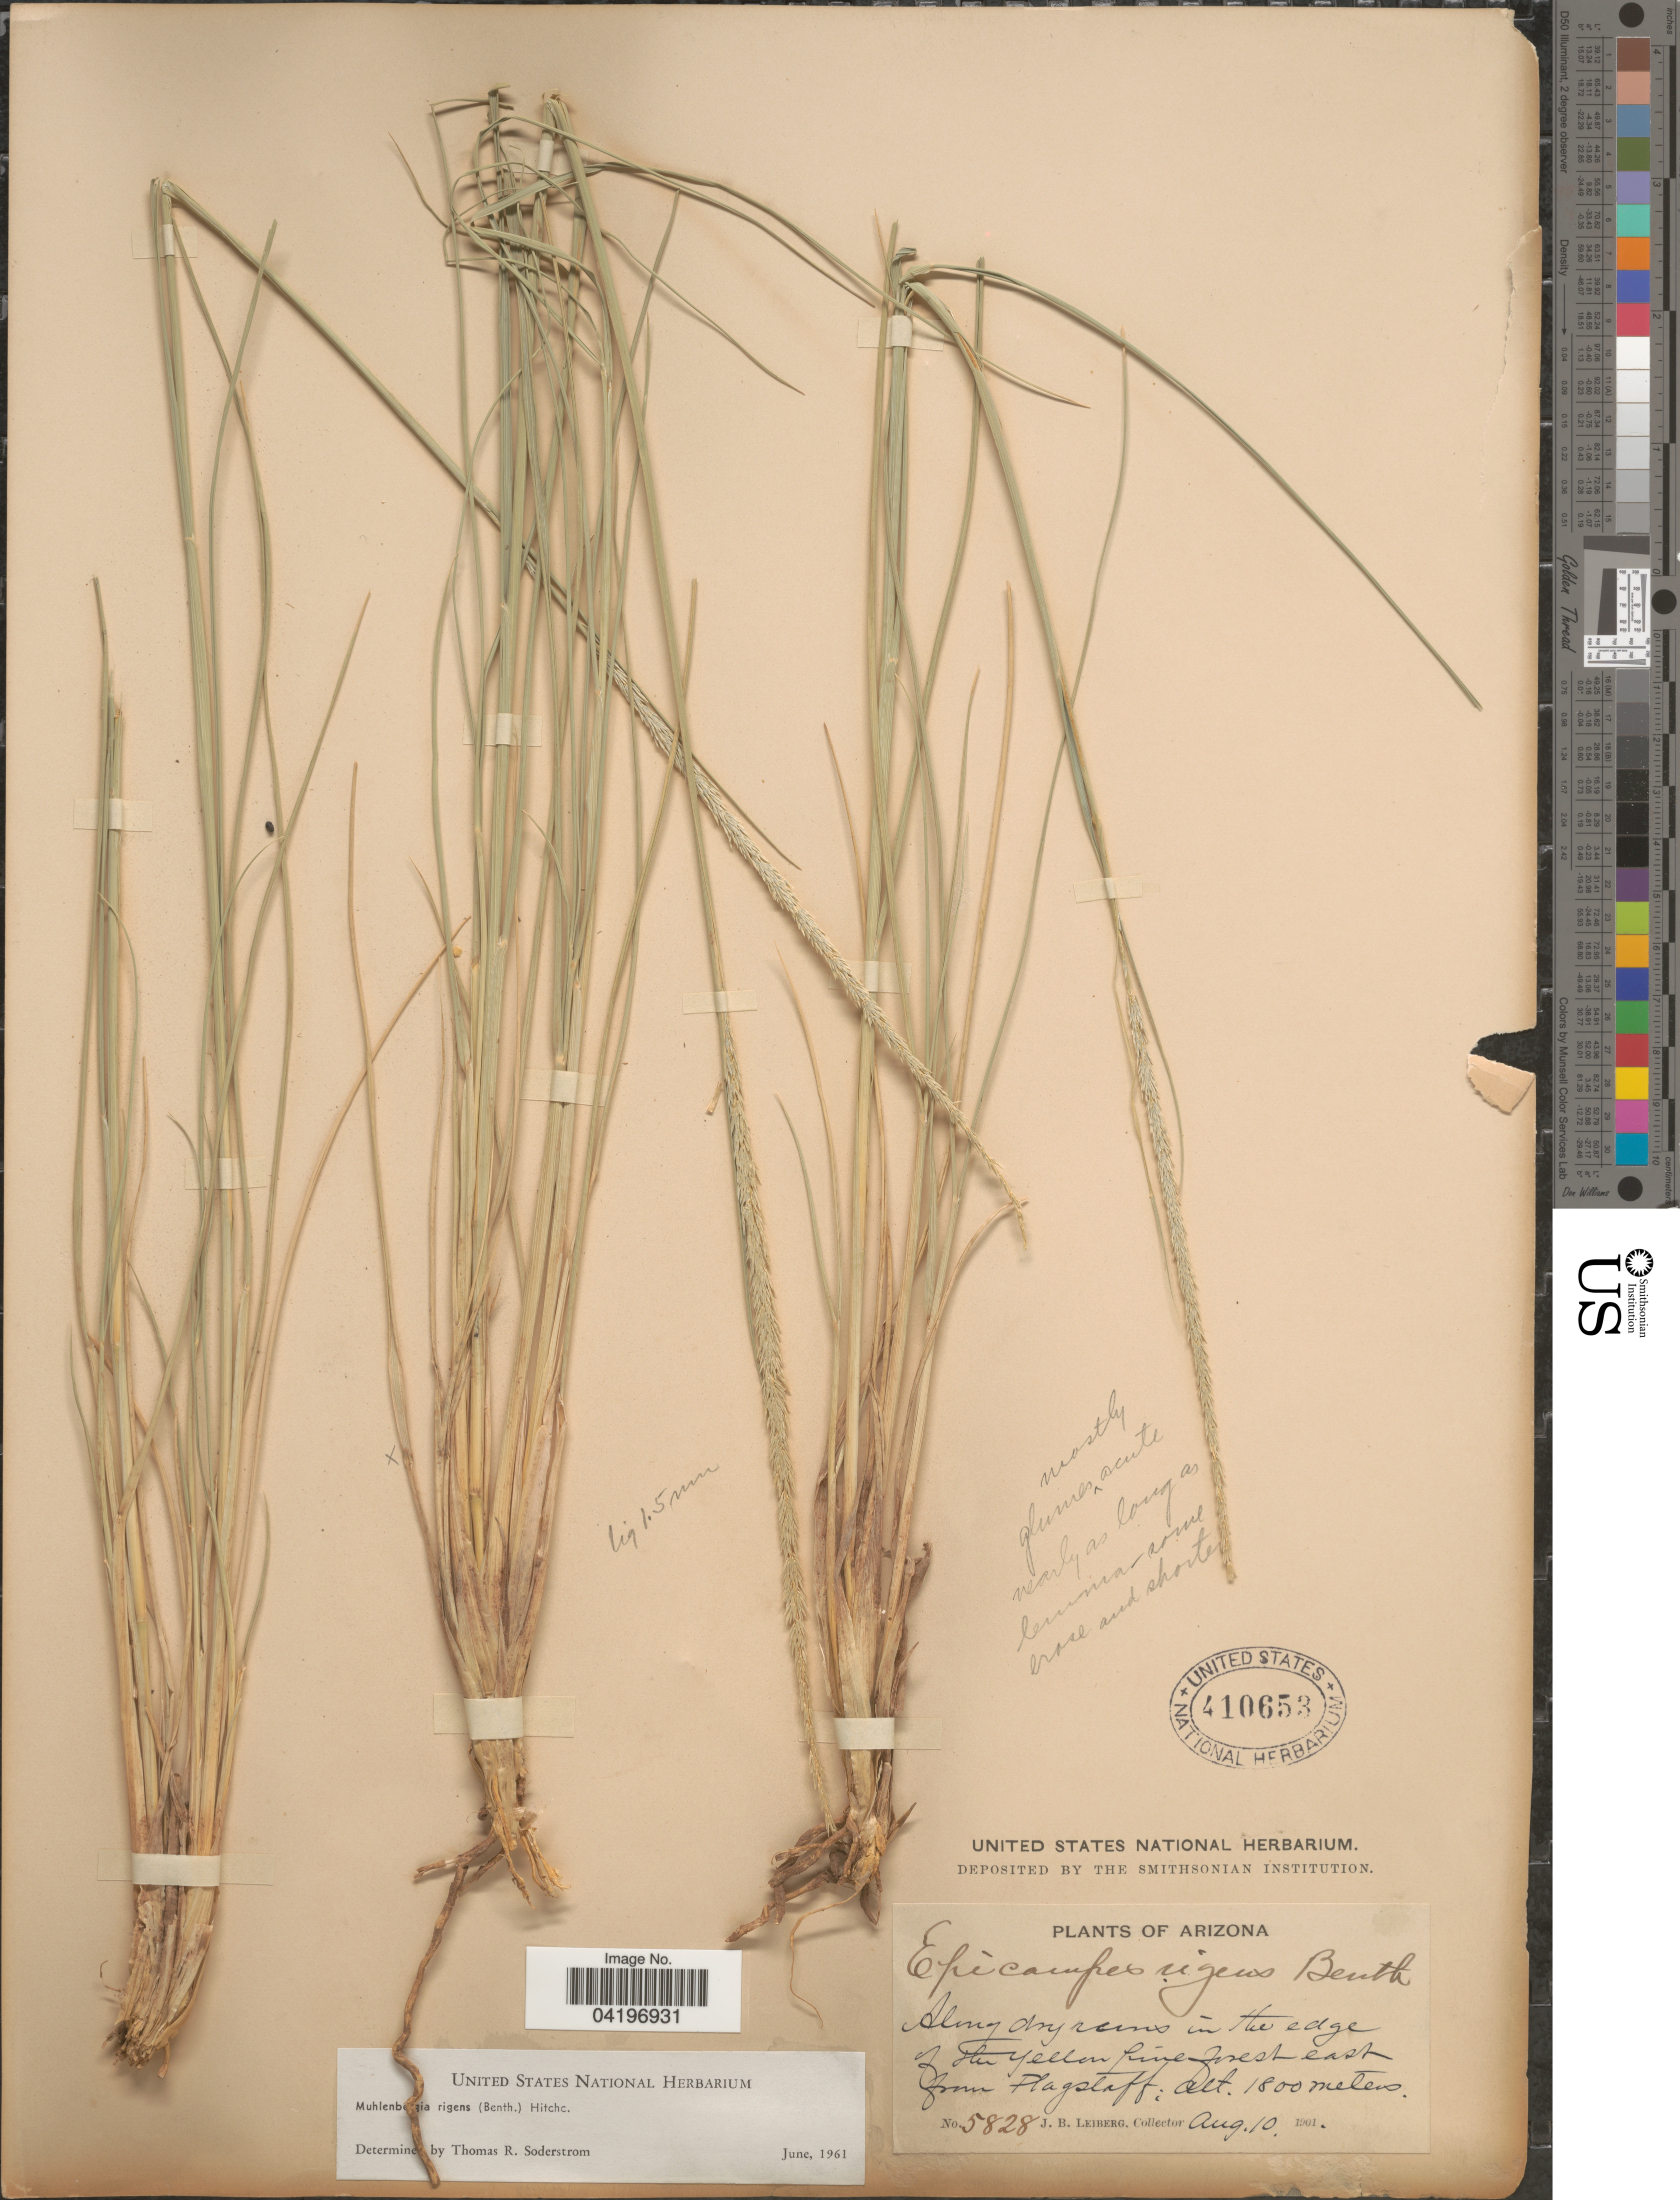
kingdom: Plantae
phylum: Tracheophyta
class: Liliopsida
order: Poales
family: Poaceae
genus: Muhlenbergia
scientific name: Muhlenbergia rigens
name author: (Benth.) Hitchc.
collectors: J. B. Leiberg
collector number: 5828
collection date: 1901-08-10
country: United States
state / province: Arizona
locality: Along dry runs in the edge of the Yellow pine forest east from Flagstaff.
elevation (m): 1800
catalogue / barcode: US 410653